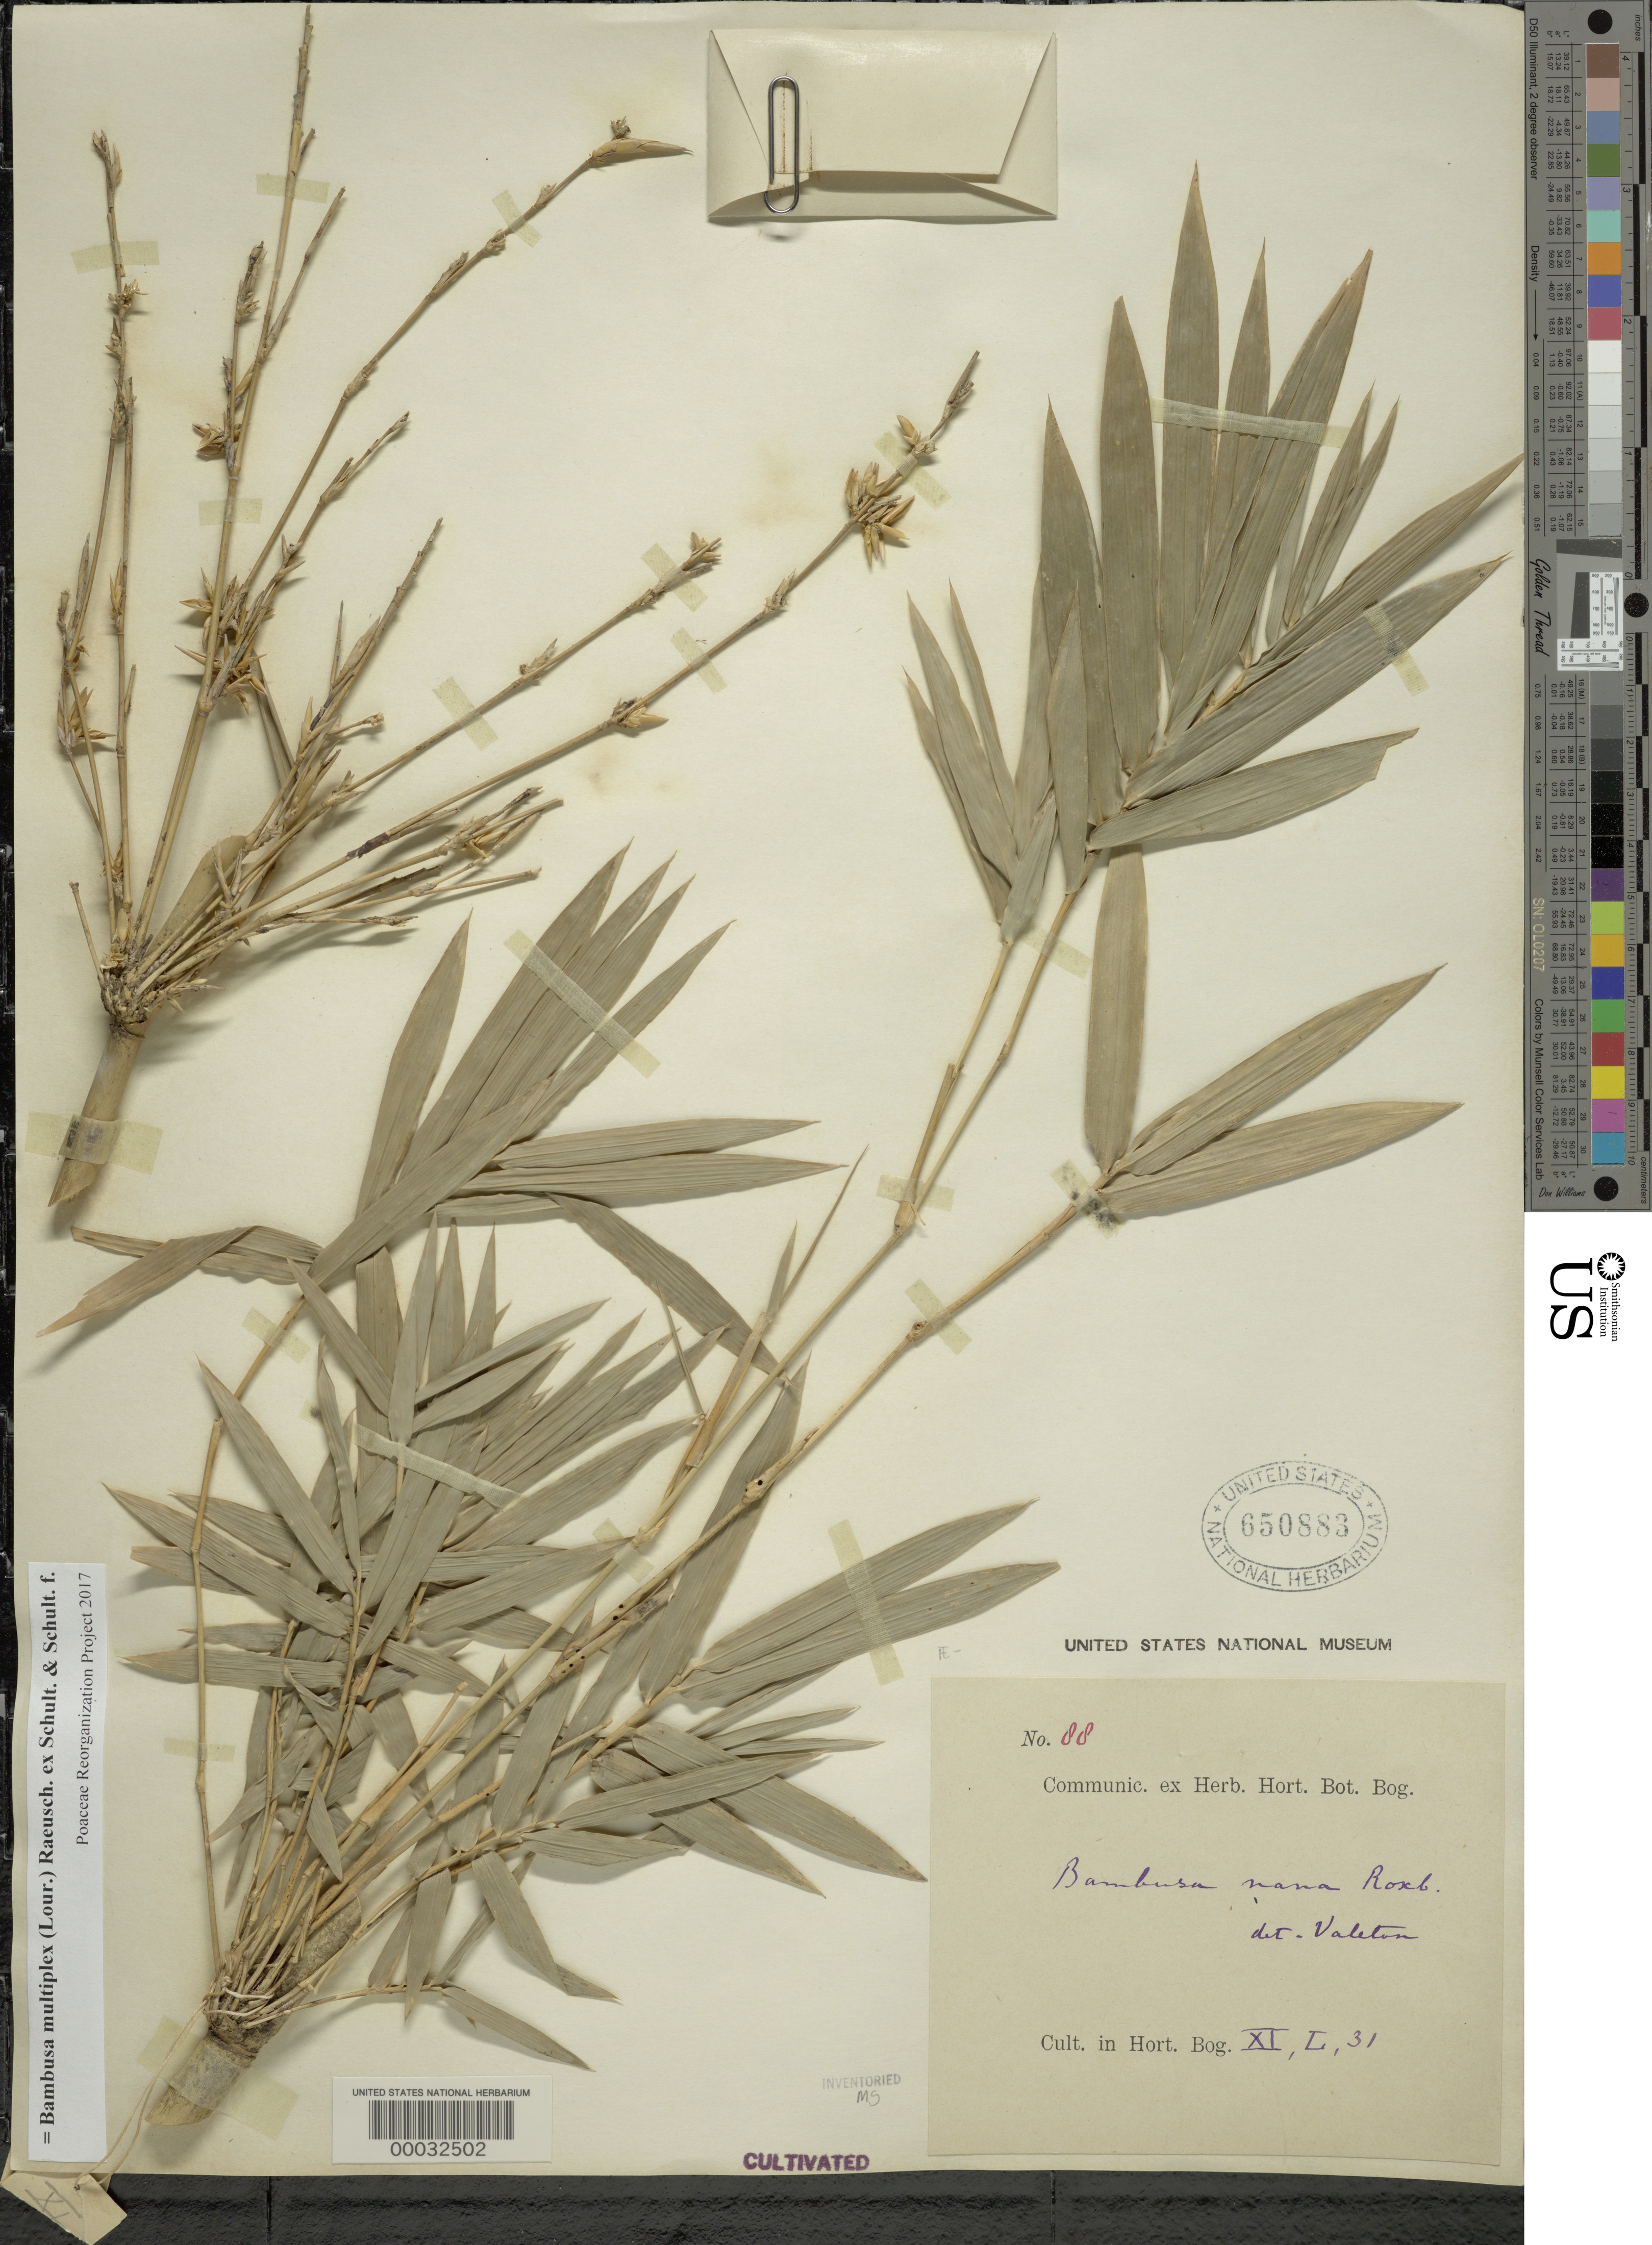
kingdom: Plantae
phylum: Tracheophyta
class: Liliopsida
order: Poales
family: Poaceae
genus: Bambusa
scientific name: Bambusa multiplex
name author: (Lour.) Raeusch. ex Schult. & Schult. f.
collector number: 88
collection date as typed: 01 Nov 1931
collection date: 1931-11-01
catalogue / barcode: US 650883